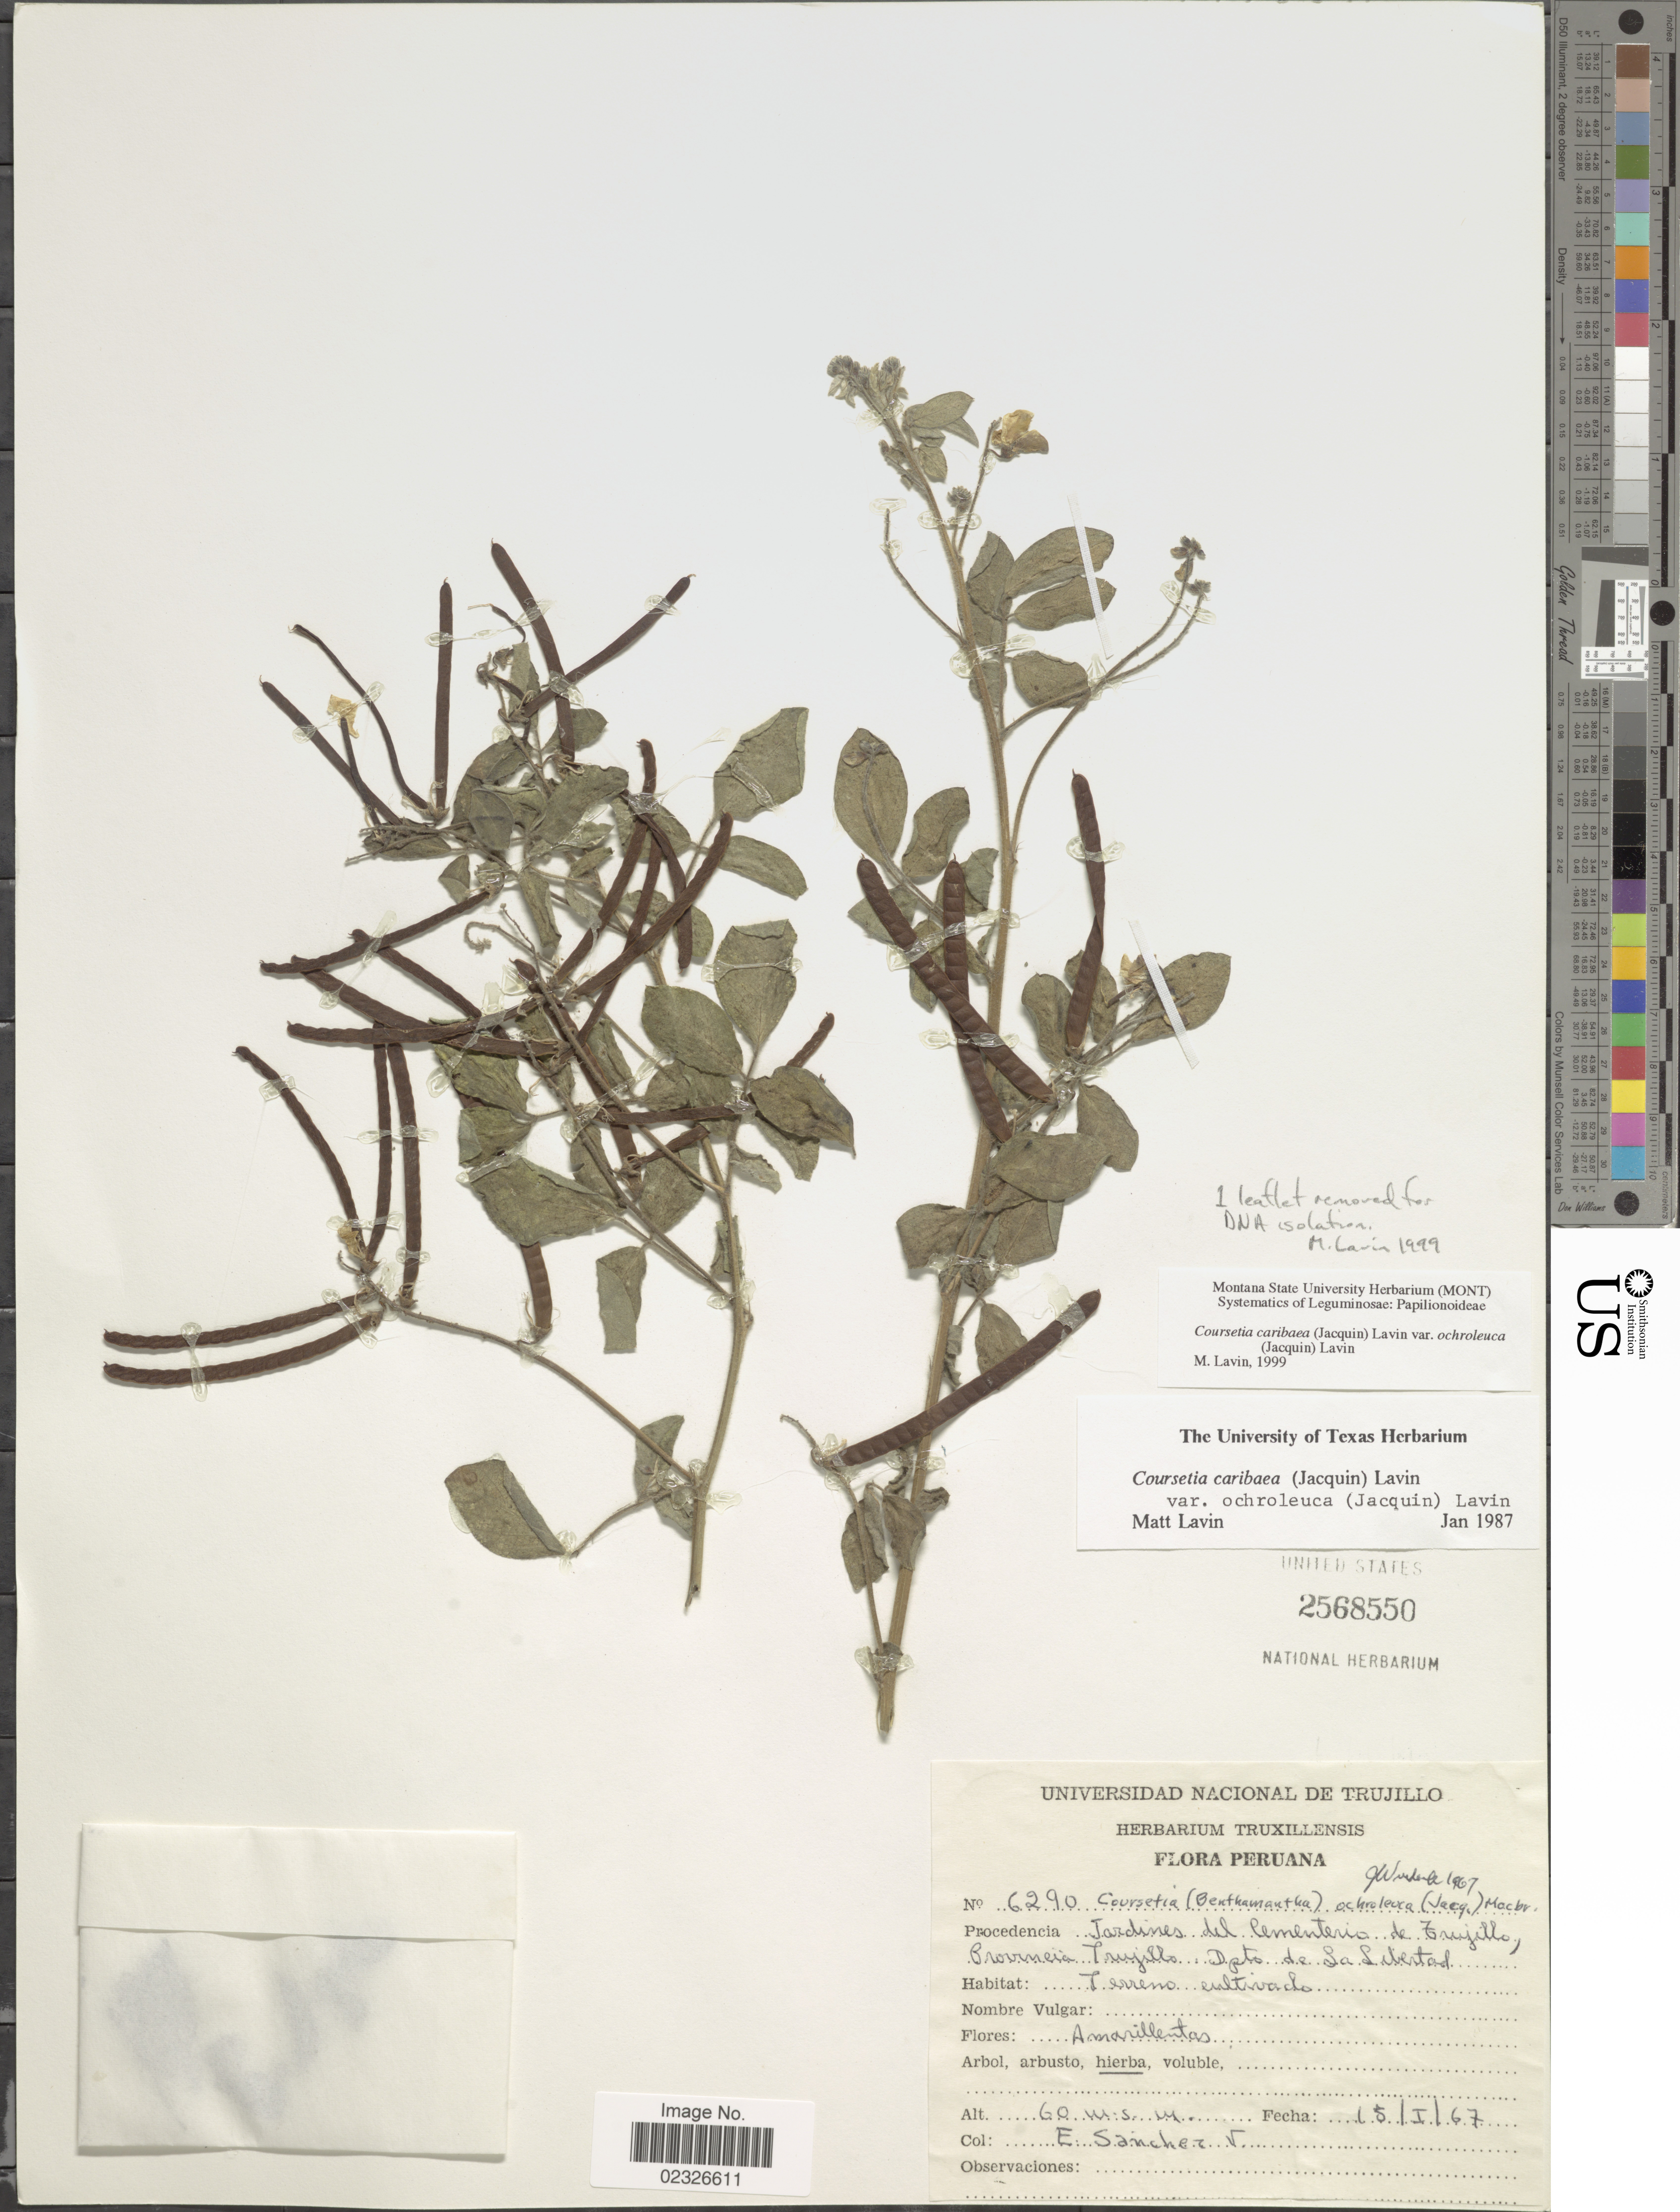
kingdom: Plantae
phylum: Tracheophyta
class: Magnoliopsida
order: Fabales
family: Fabaceae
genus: Coursetia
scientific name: Coursetia caribaea var. ochroleuca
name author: (Jacq.) Lavin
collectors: E. Sánchez V.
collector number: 6290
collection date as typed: Transcribed d/m/y: 15/1/67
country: Peru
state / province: La Libertad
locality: Jardines del Cementerio de Trujillo, Provencia Trujillo. Dpto. de La Libertad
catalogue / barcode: US 2568550